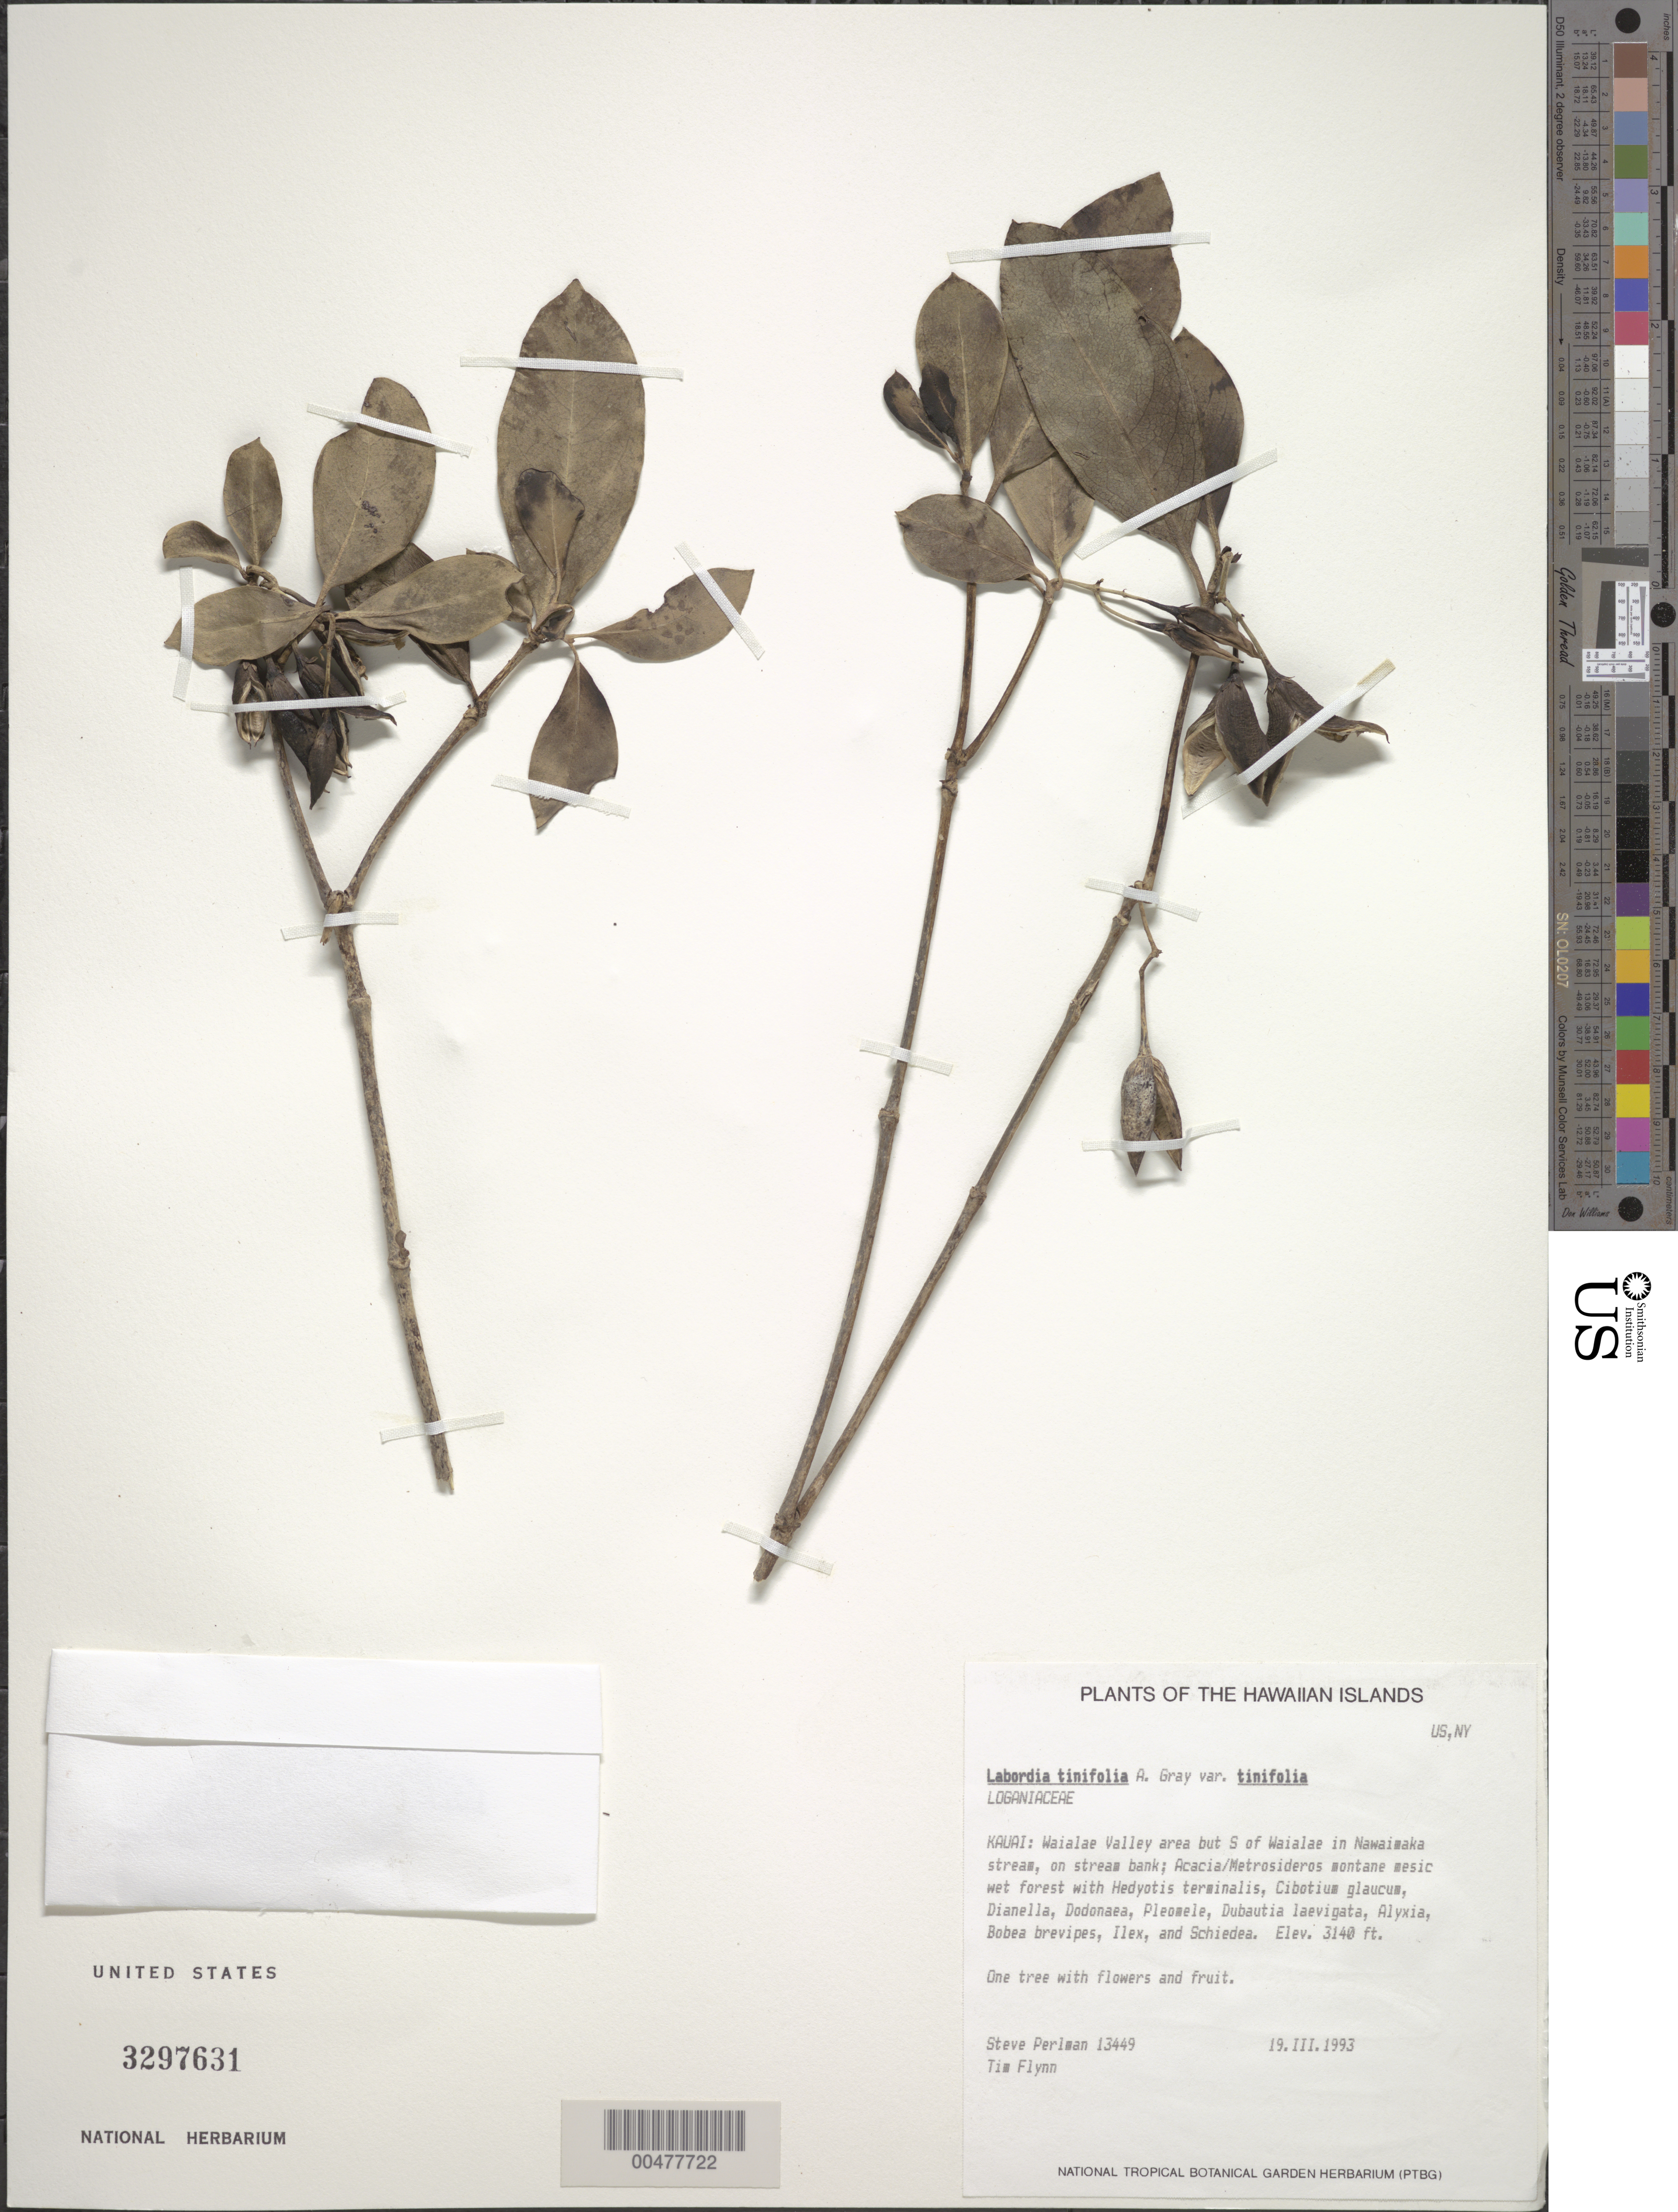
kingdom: Plantae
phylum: Tracheophyta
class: Magnoliopsida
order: Gentianales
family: Loganiaceae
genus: Geniostoma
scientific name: Geniostoma tinifolium var. tinifolium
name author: A. Gray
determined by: Wagner, W. L., (BOT), Smithsonian Institution - National Museum of Natural History (UNITED STATES)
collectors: S. P. Perlman & T. W. Flynn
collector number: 13449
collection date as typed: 19 Mar 1993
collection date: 1993-03-19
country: United States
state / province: Hawaii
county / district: Kauai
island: Kaua'i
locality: Waialae Valley area but S of Waialae in Nawaimaka stream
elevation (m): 957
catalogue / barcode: US 3297631